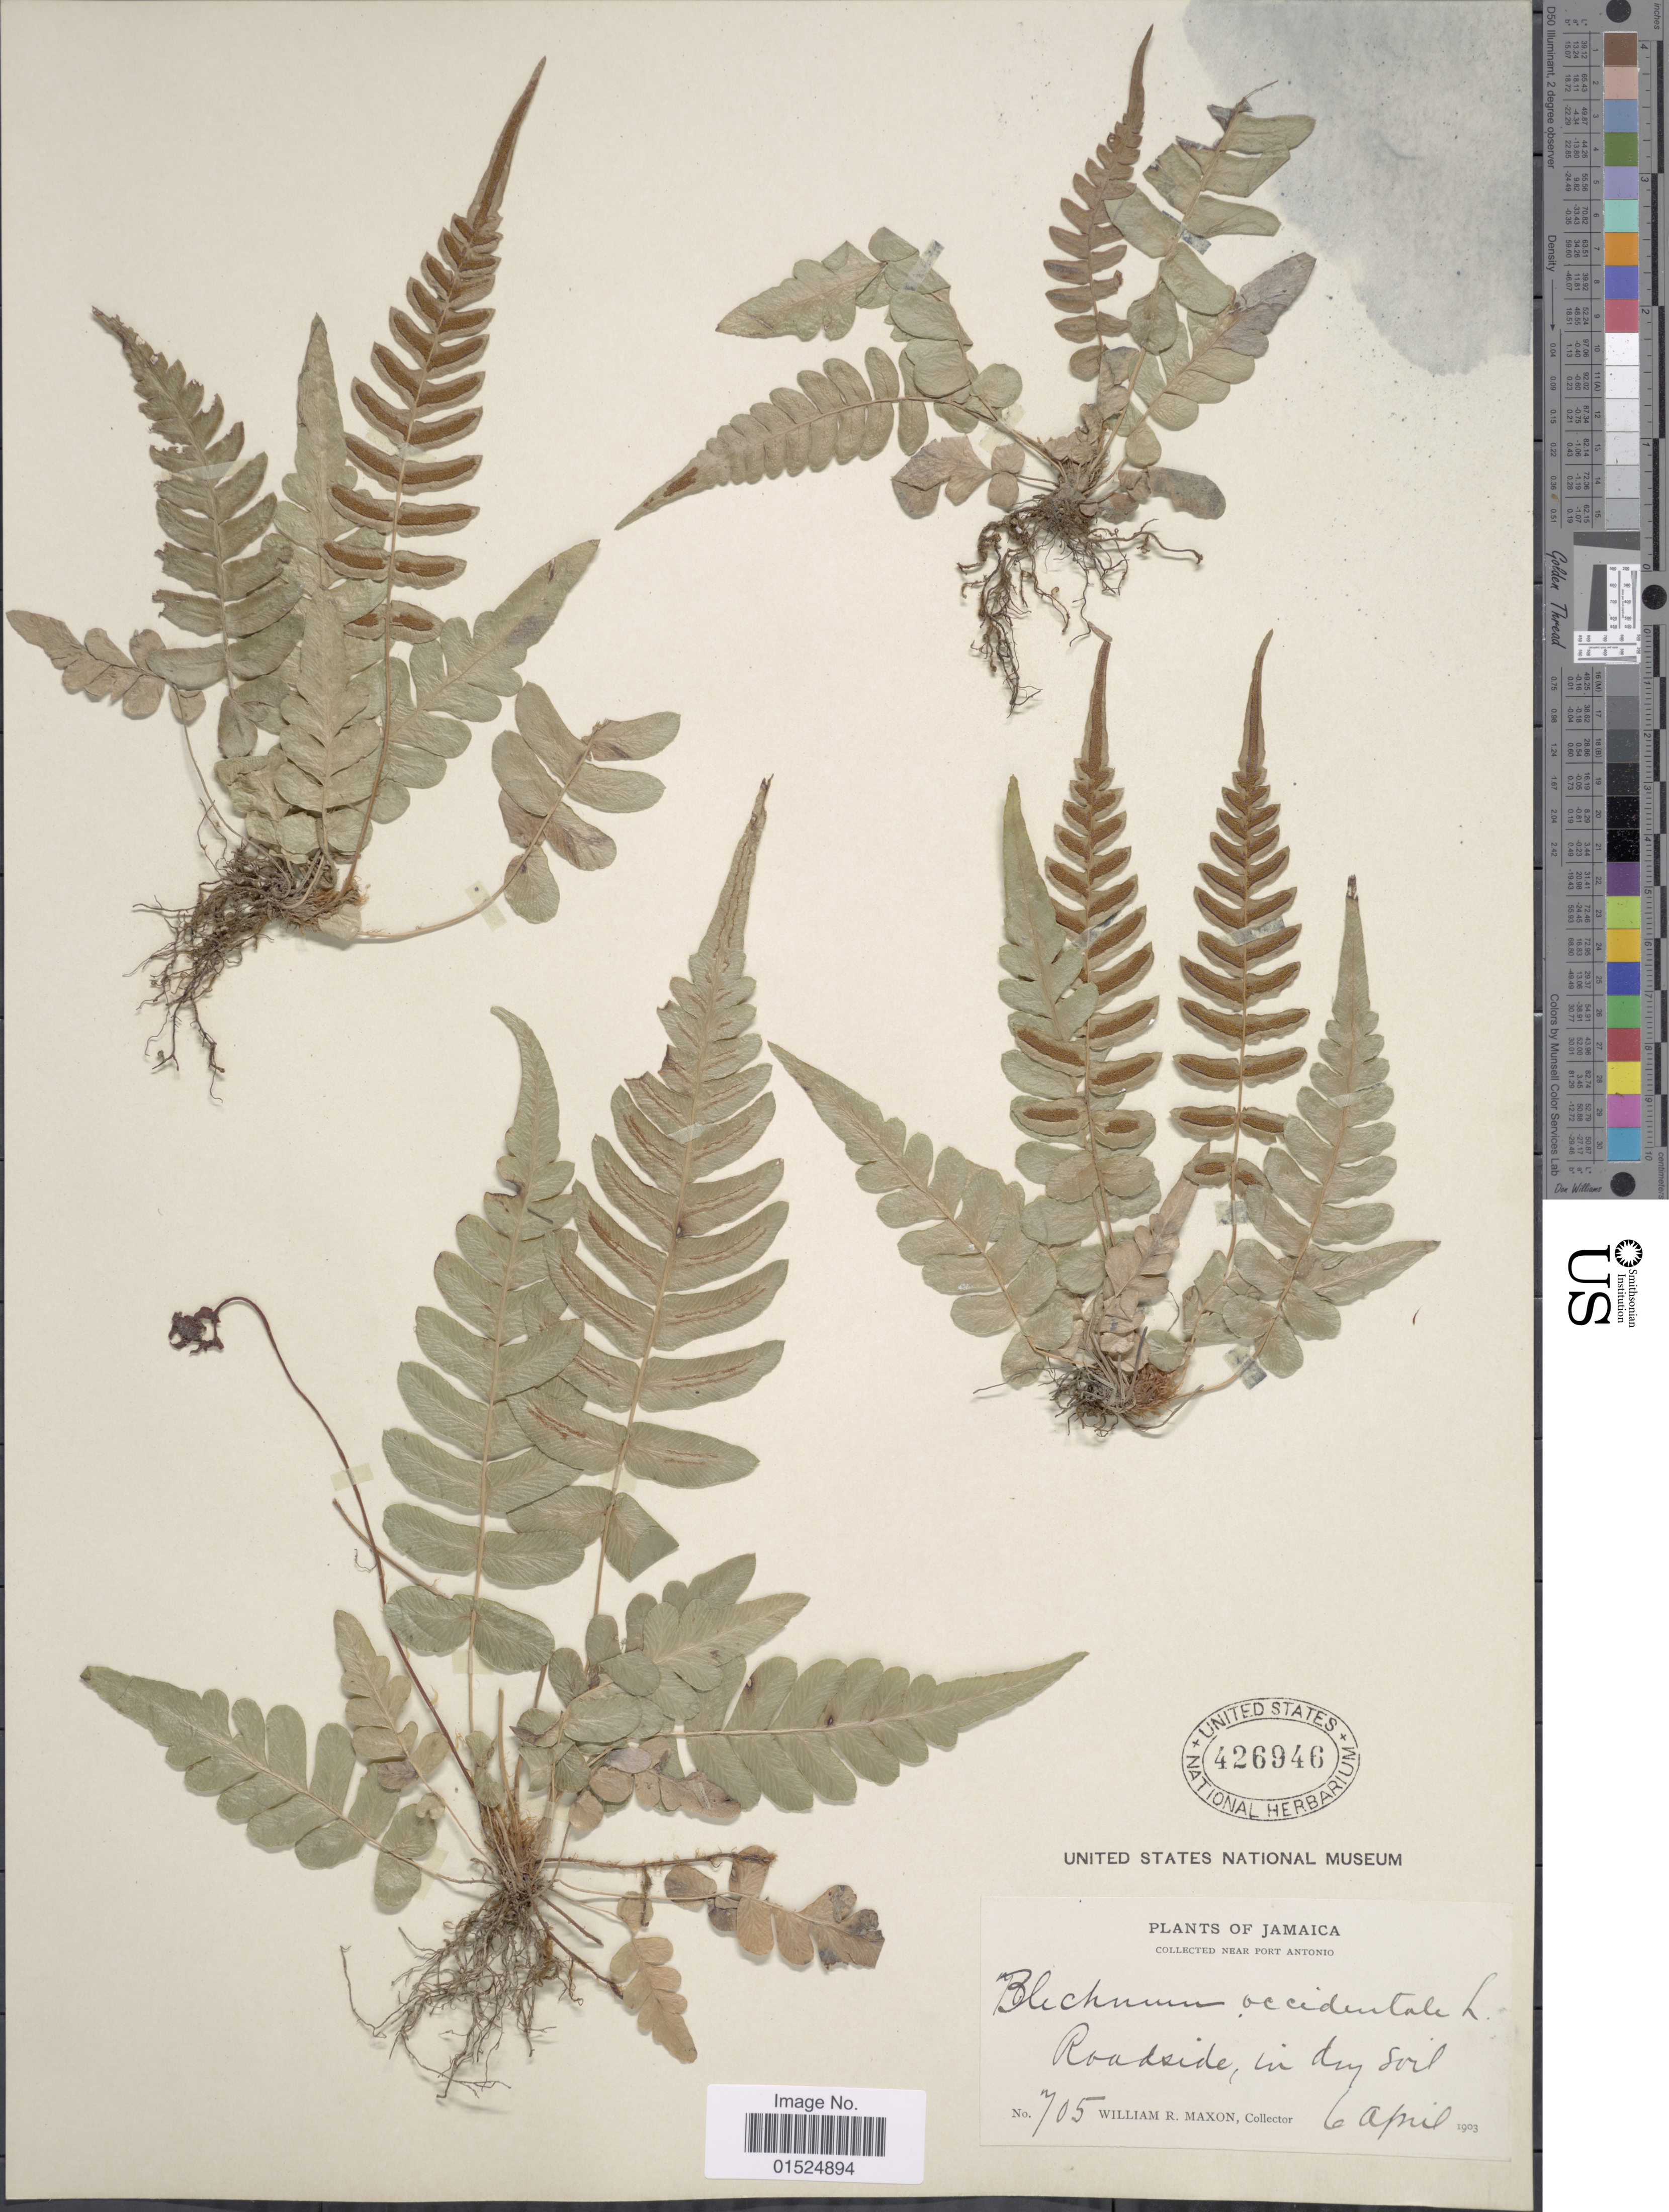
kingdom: Plantae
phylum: Tracheophyta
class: Polypodiopsida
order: Polypodiales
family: Blechnaceae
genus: Blechnum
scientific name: Blechnum occidentale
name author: L.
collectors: W. R. Maxon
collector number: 705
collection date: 1903-04-06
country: Jamaica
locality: Near Port Antonio, roadside in dry soil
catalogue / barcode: US 426946